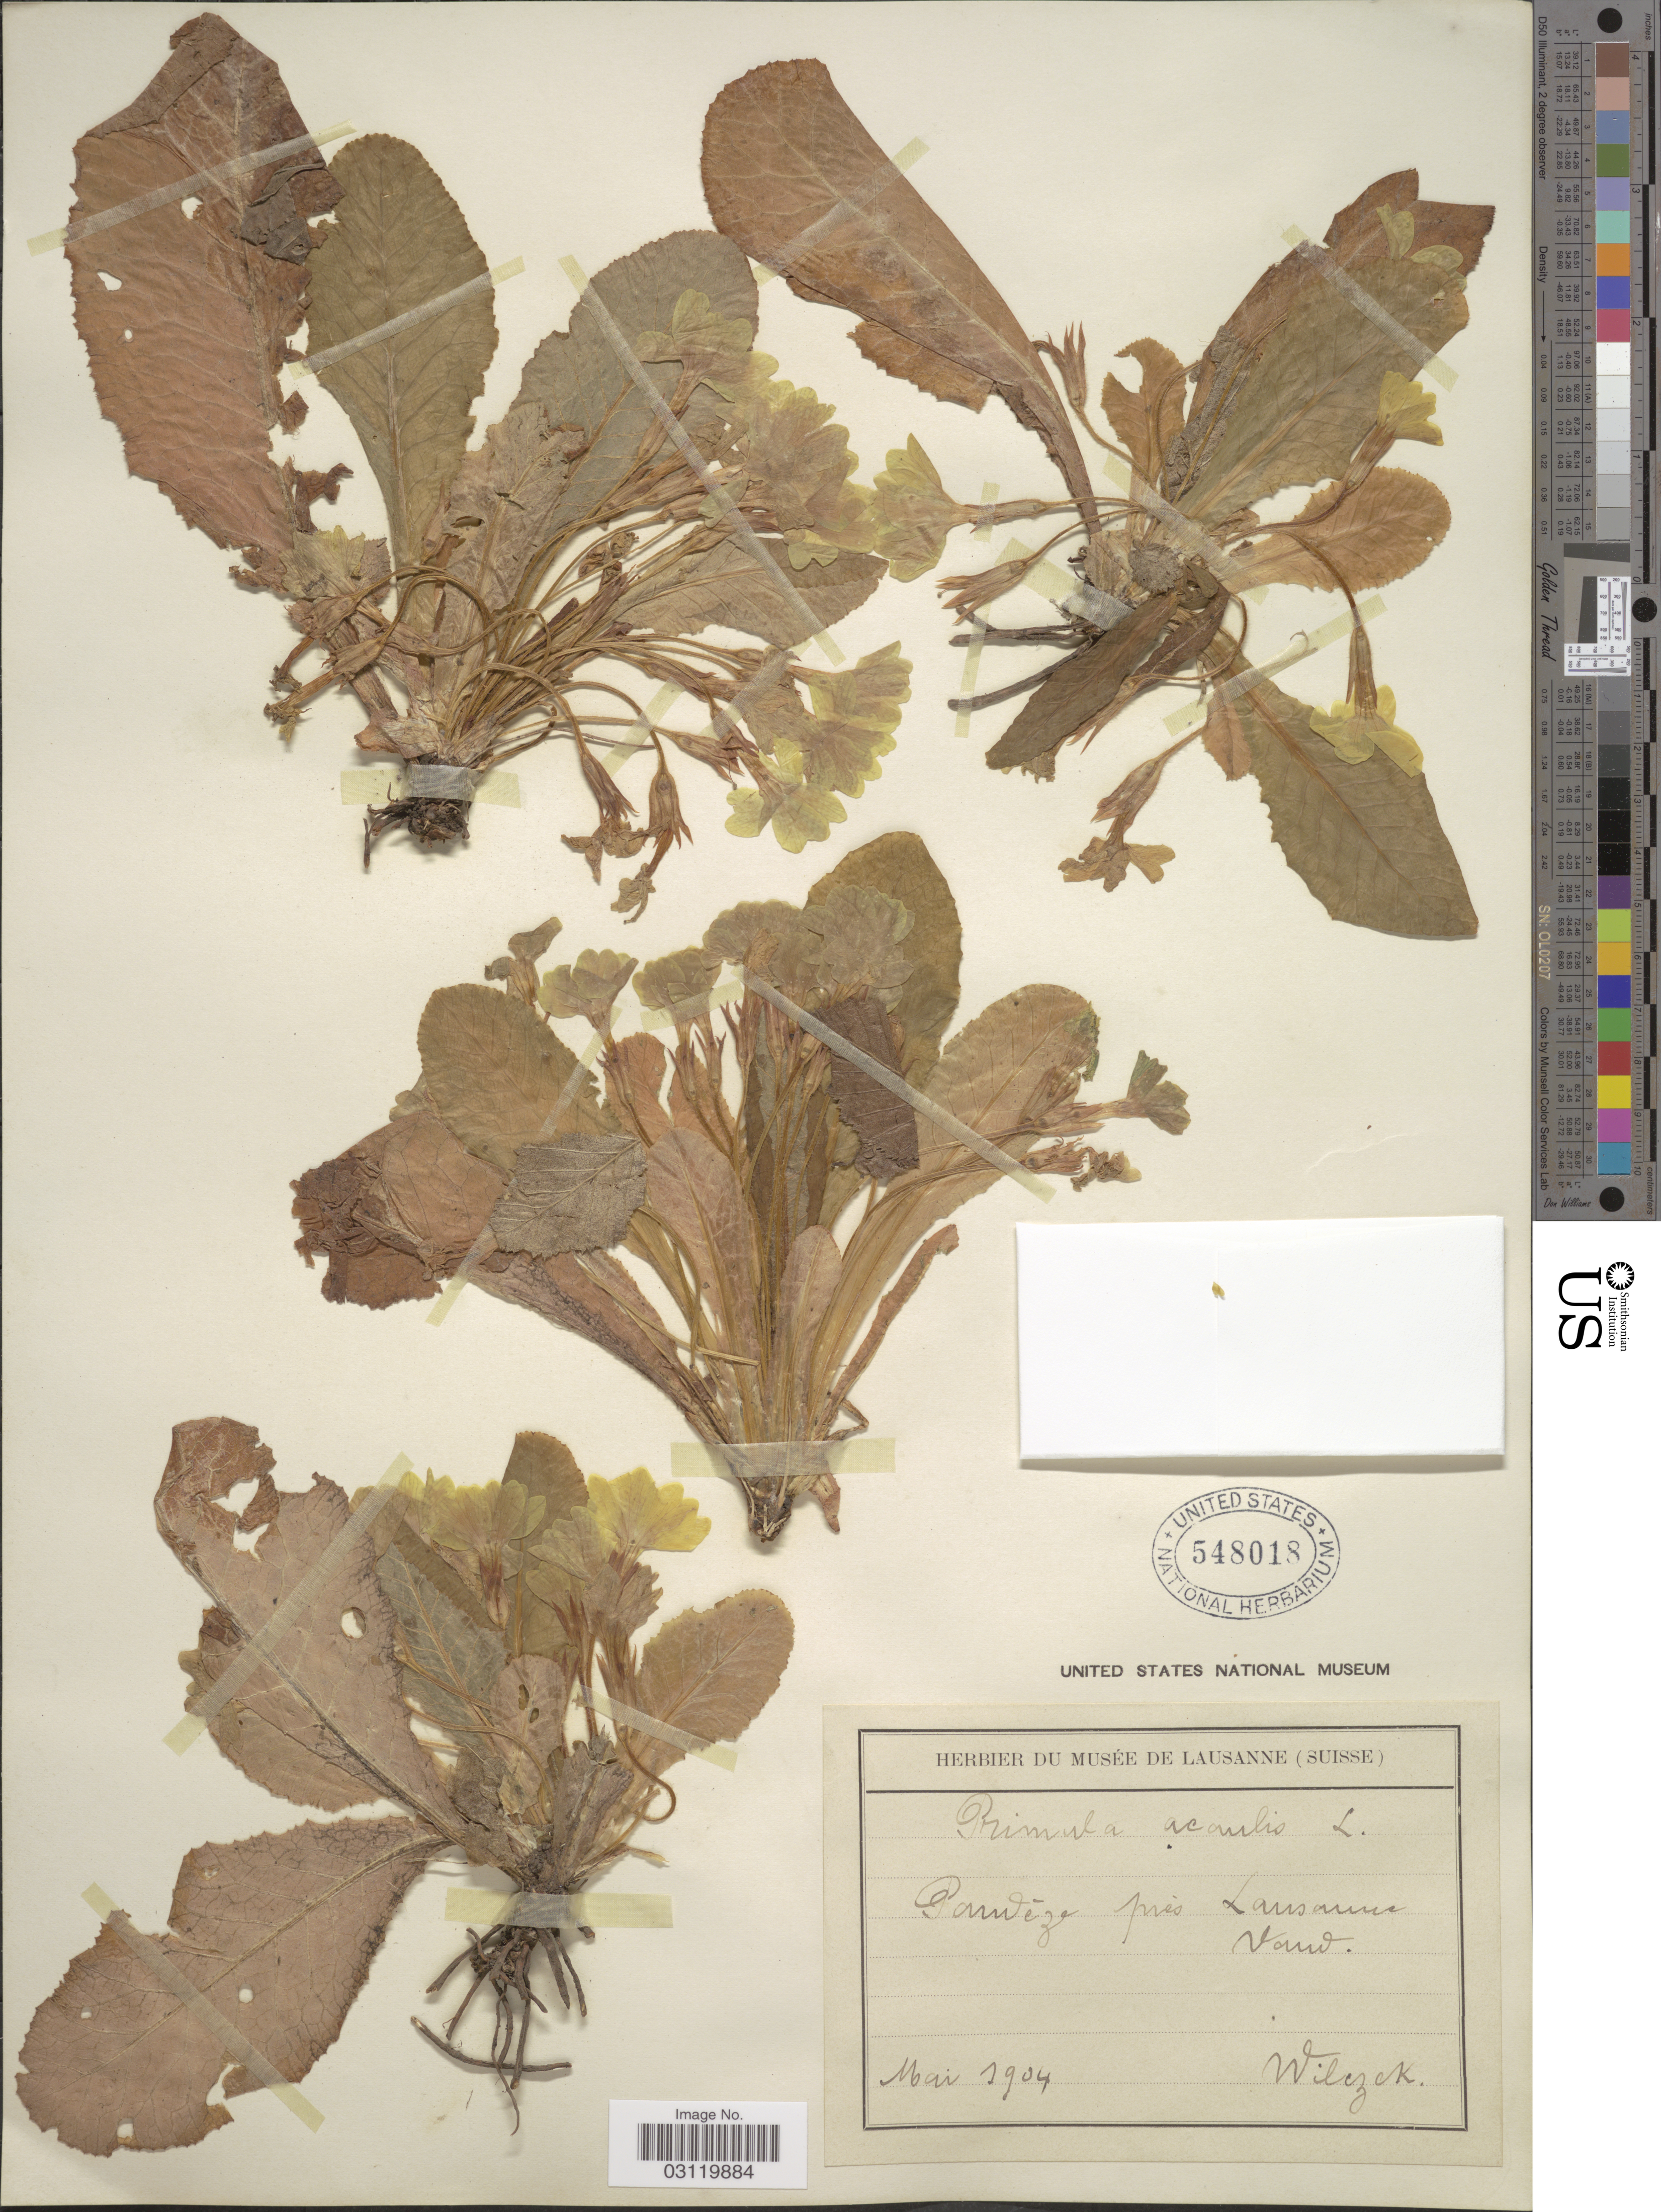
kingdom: Plantae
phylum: Tracheophyta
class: Magnoliopsida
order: Ericales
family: Primulaceae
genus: Primula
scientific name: Primula acaulis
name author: (L.) Hill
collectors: Wilczek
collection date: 1904-05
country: Switzerland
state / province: Vaud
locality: Paudèze près Lausanne.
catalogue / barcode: US 548018